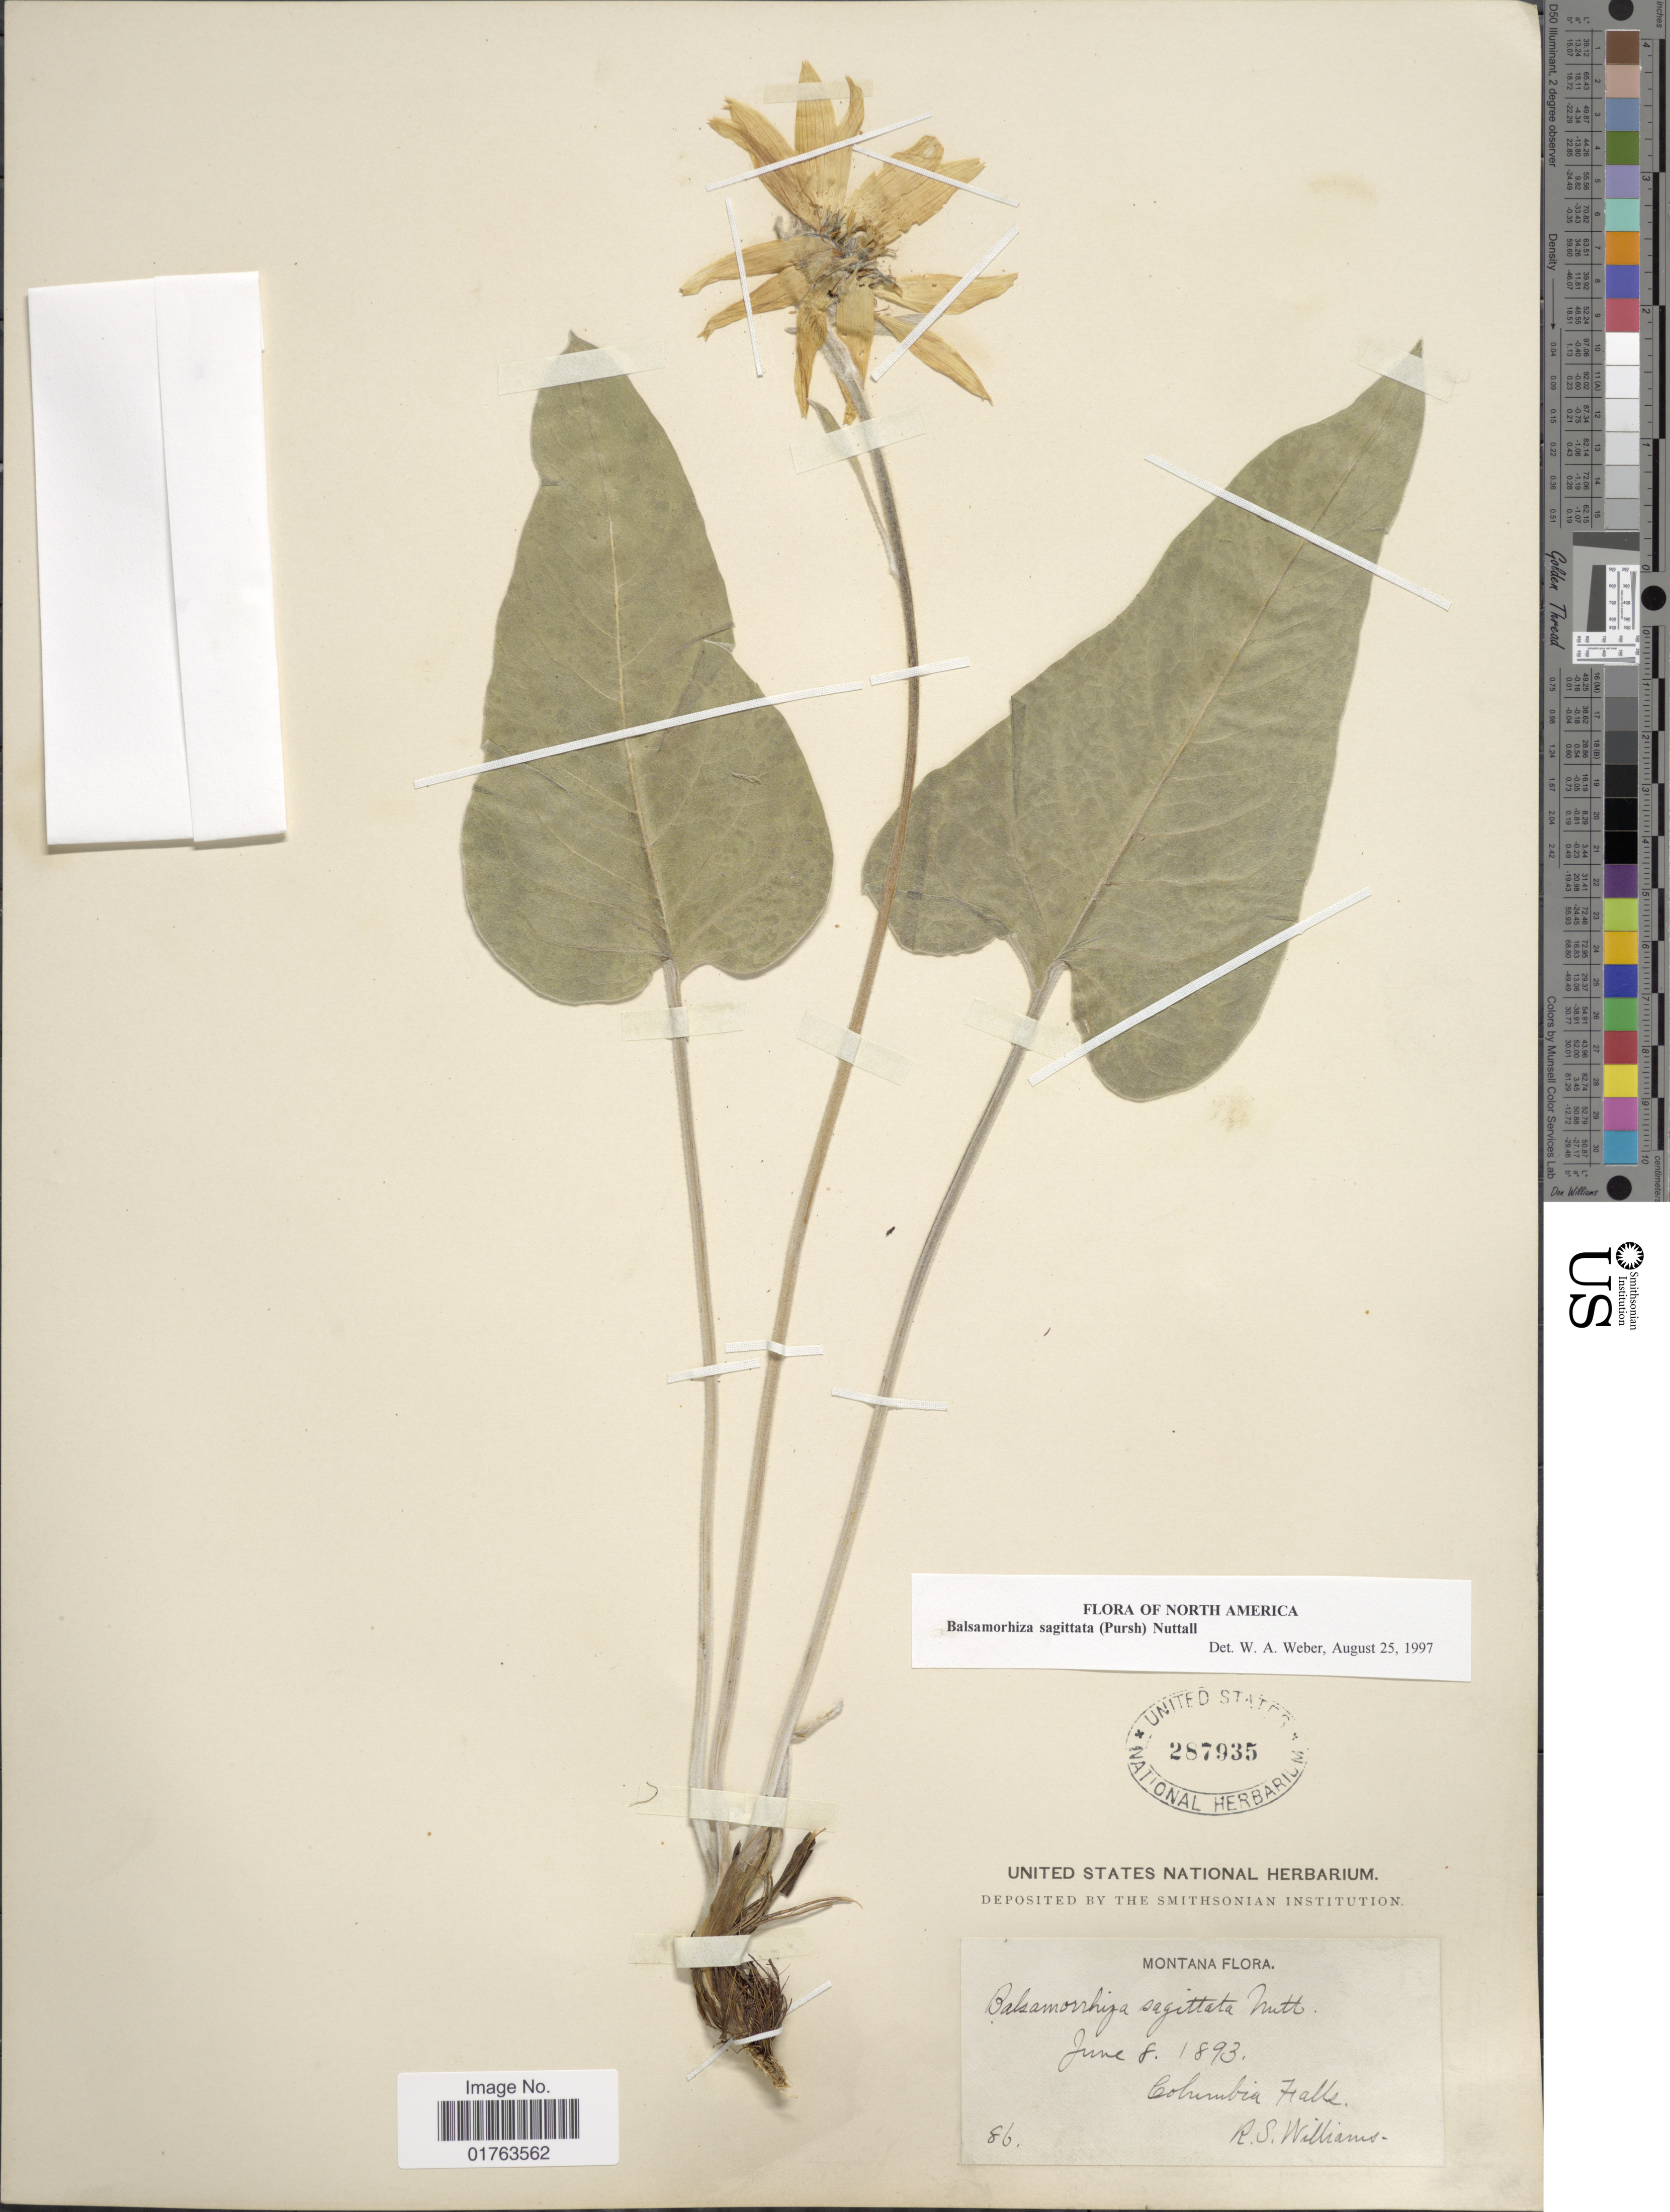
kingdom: Plantae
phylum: Tracheophyta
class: Magnoliopsida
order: Asterales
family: Asteraceae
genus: Balsamorhiza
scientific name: Balsamorhiza sagittata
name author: (Pursh) Nutt.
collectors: R. S. Williams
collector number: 86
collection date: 1893-06-08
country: United States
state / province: Montana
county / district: Flathead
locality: Columbia Falls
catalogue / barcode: US 287935